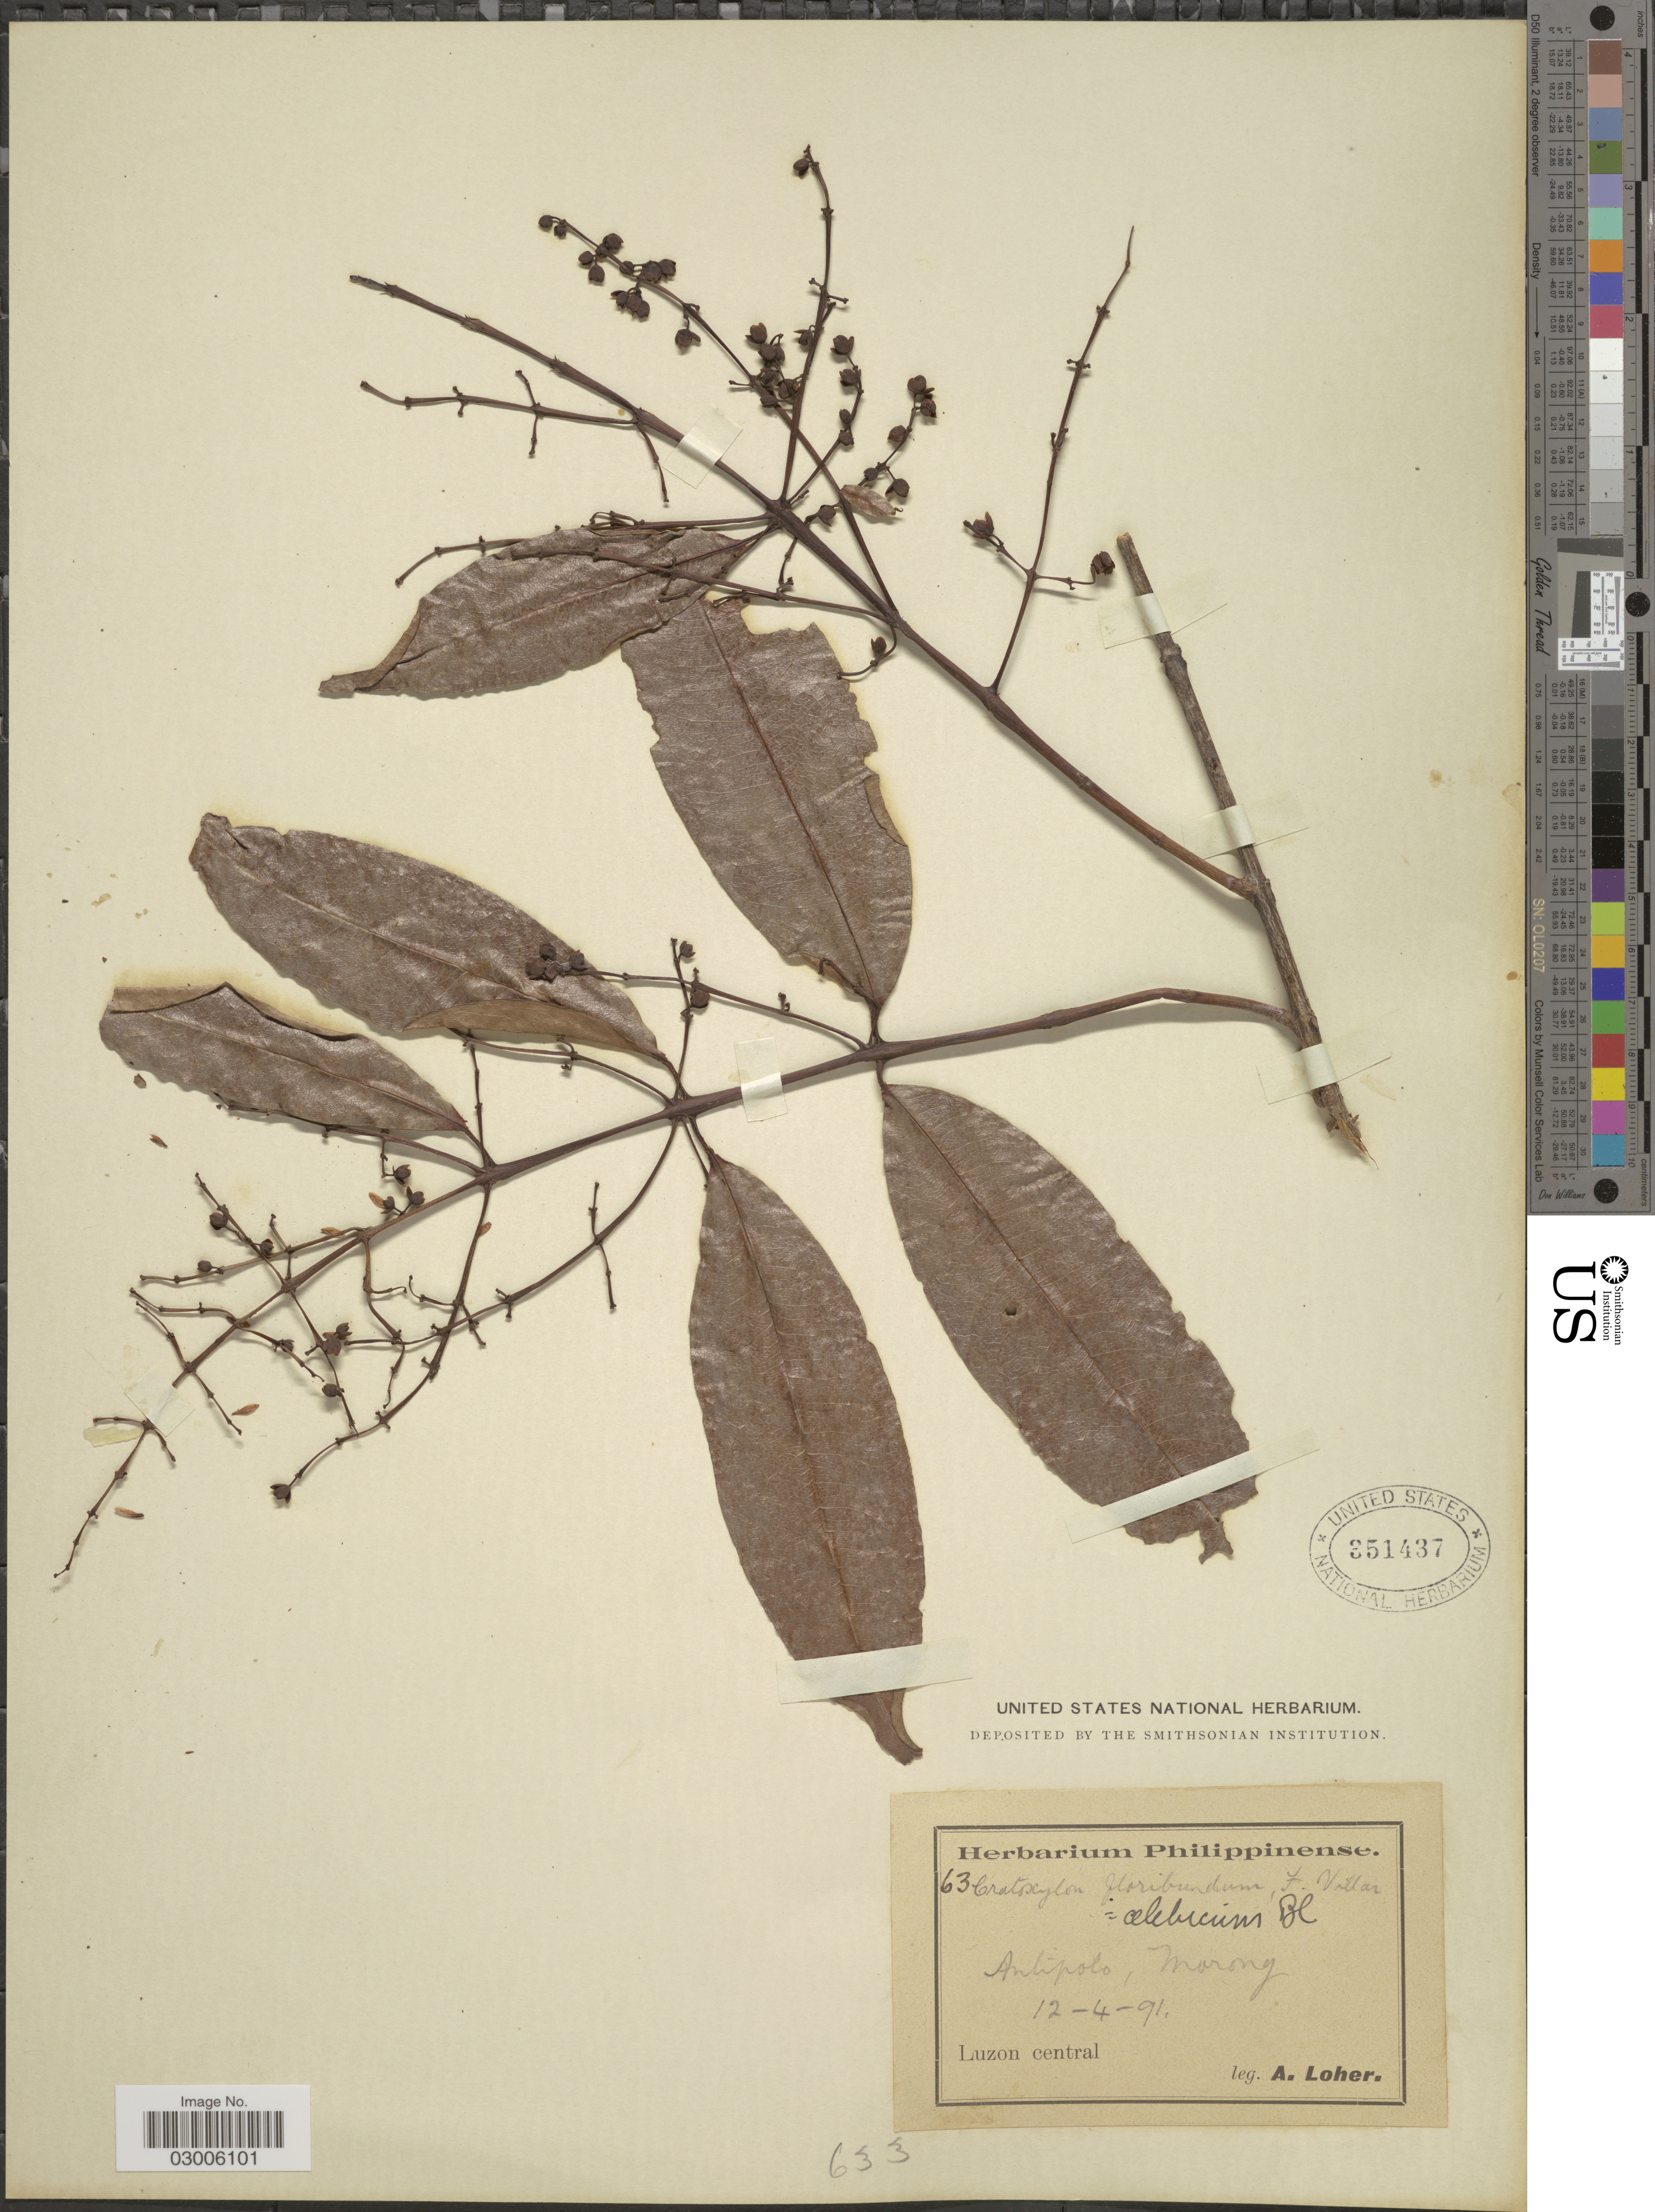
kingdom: Plantae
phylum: Tracheophyta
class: Magnoliopsida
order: Malpighiales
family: Hypericaceae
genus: Cratoxylum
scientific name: Cratoxylum celebicum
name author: Blume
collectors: A. Loher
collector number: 63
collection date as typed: Transcribed d/m/y: 12/4/91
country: Philippines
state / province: Central Luzon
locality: Antipolo, Morong. Luzon central.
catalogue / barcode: US 351437